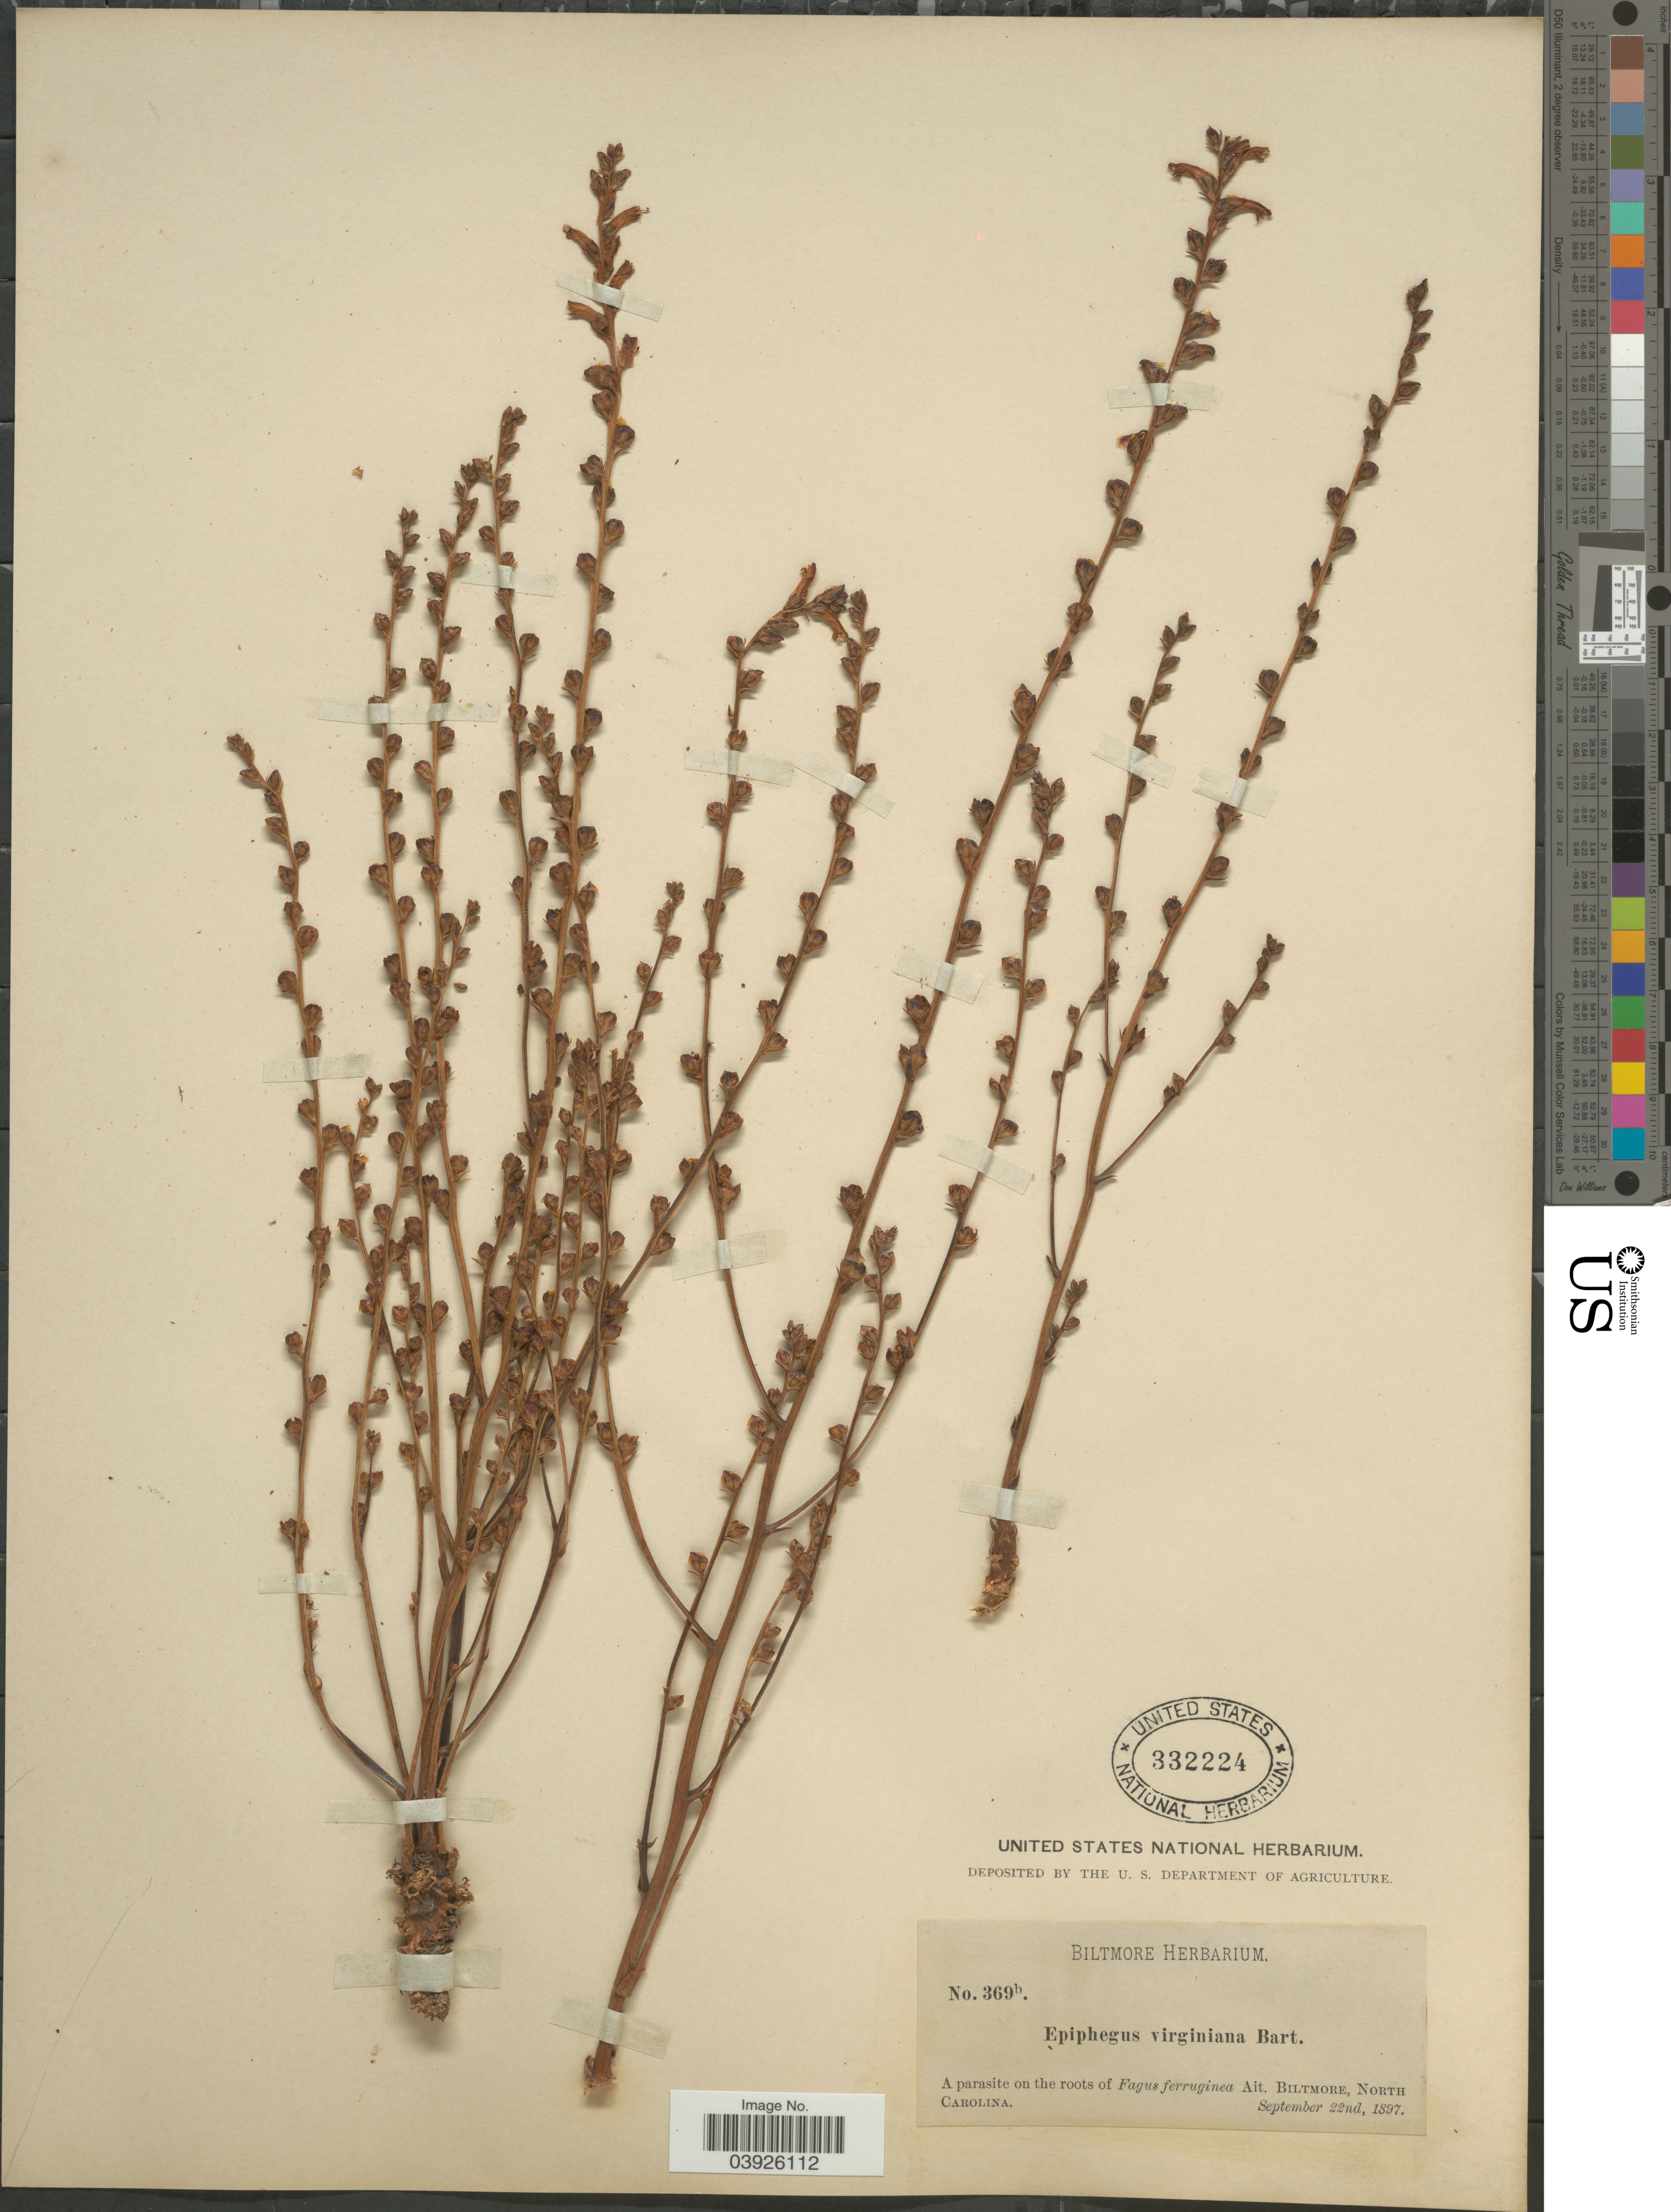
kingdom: Plantae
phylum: Tracheophyta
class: Magnoliopsida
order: Lamiales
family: Orobanchaceae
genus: Epifagus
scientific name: Epifagus virginiana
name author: (L.) W.P.C. Barton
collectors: ex herb. Biltmore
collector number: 369b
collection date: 1897-09-22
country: United States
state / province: North Carolina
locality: A parasite on the roots of Fagus ferruginea Ait. Biltmore.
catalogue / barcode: US 332224